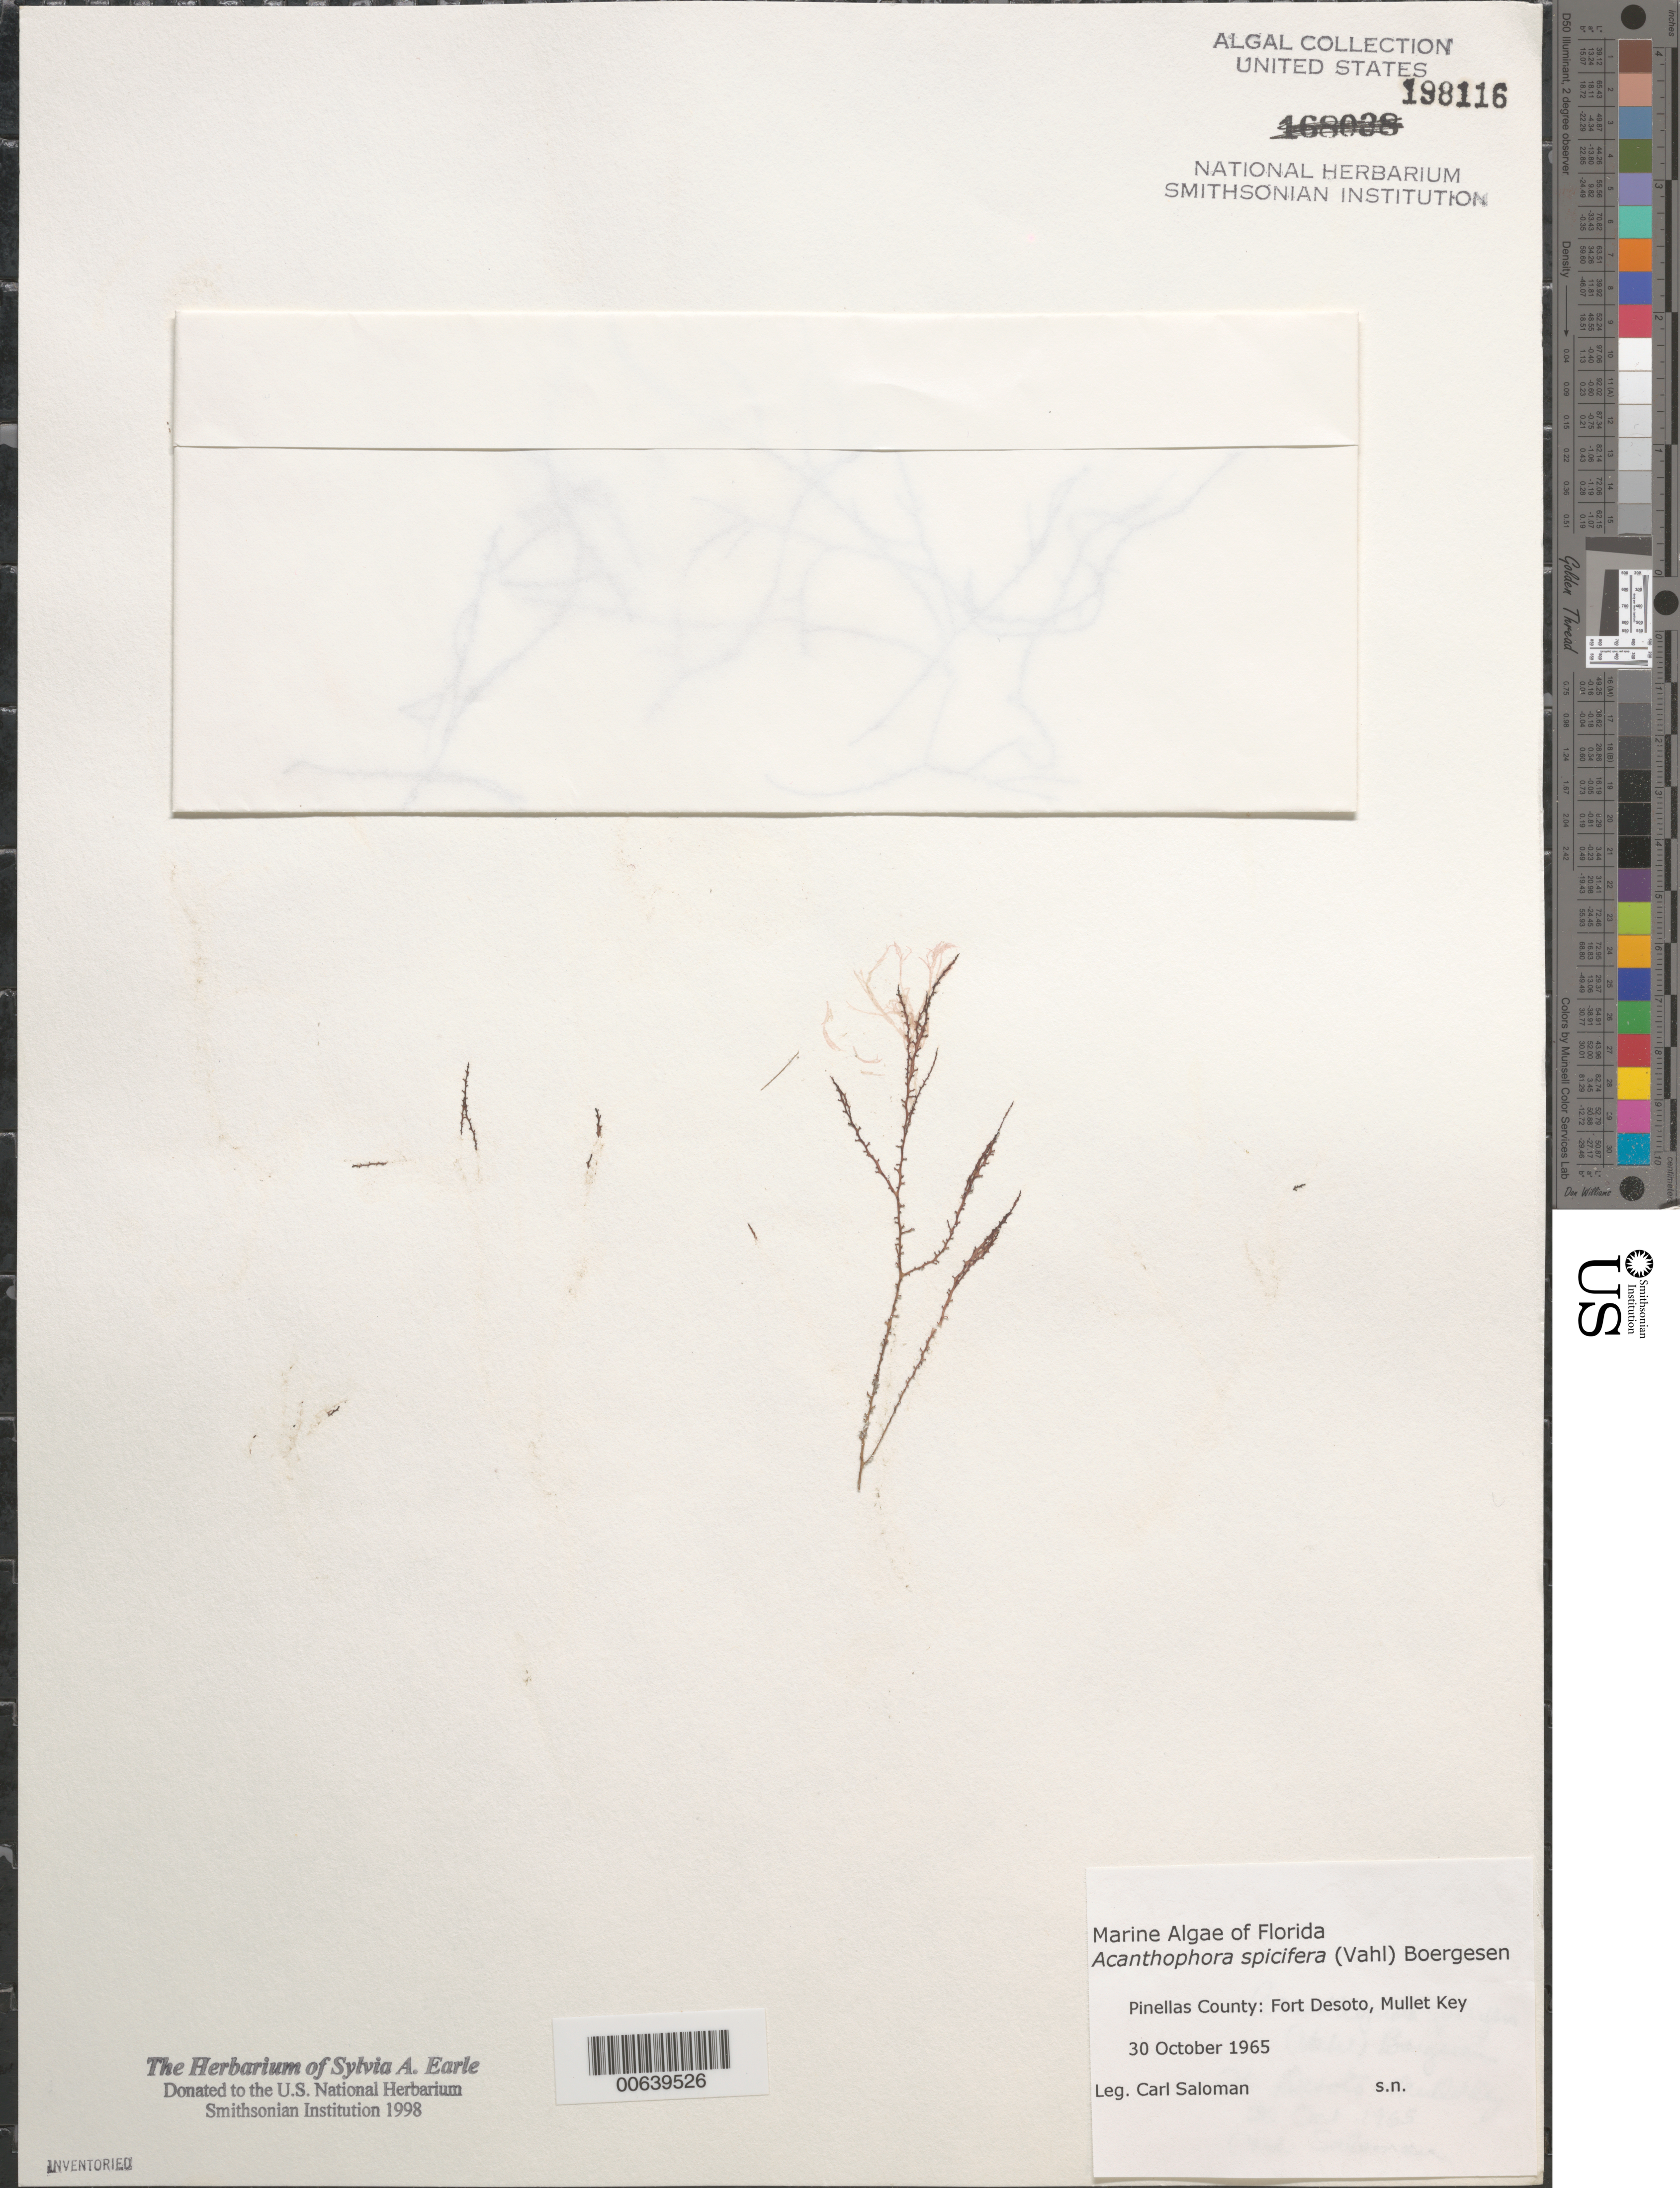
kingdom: Plantae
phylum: Rhodophyta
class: Florideophyceae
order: Ceramiales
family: Rhodomelaceae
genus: Acanthophora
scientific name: Acanthophora spicifera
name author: (Vahl) Børgesen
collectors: C. Saloman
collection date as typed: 30 Oct 1965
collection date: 1965-10-30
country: United States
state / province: Florida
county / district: Pinellas County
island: Mullet Key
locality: Fort DeSoto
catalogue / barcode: US 198116